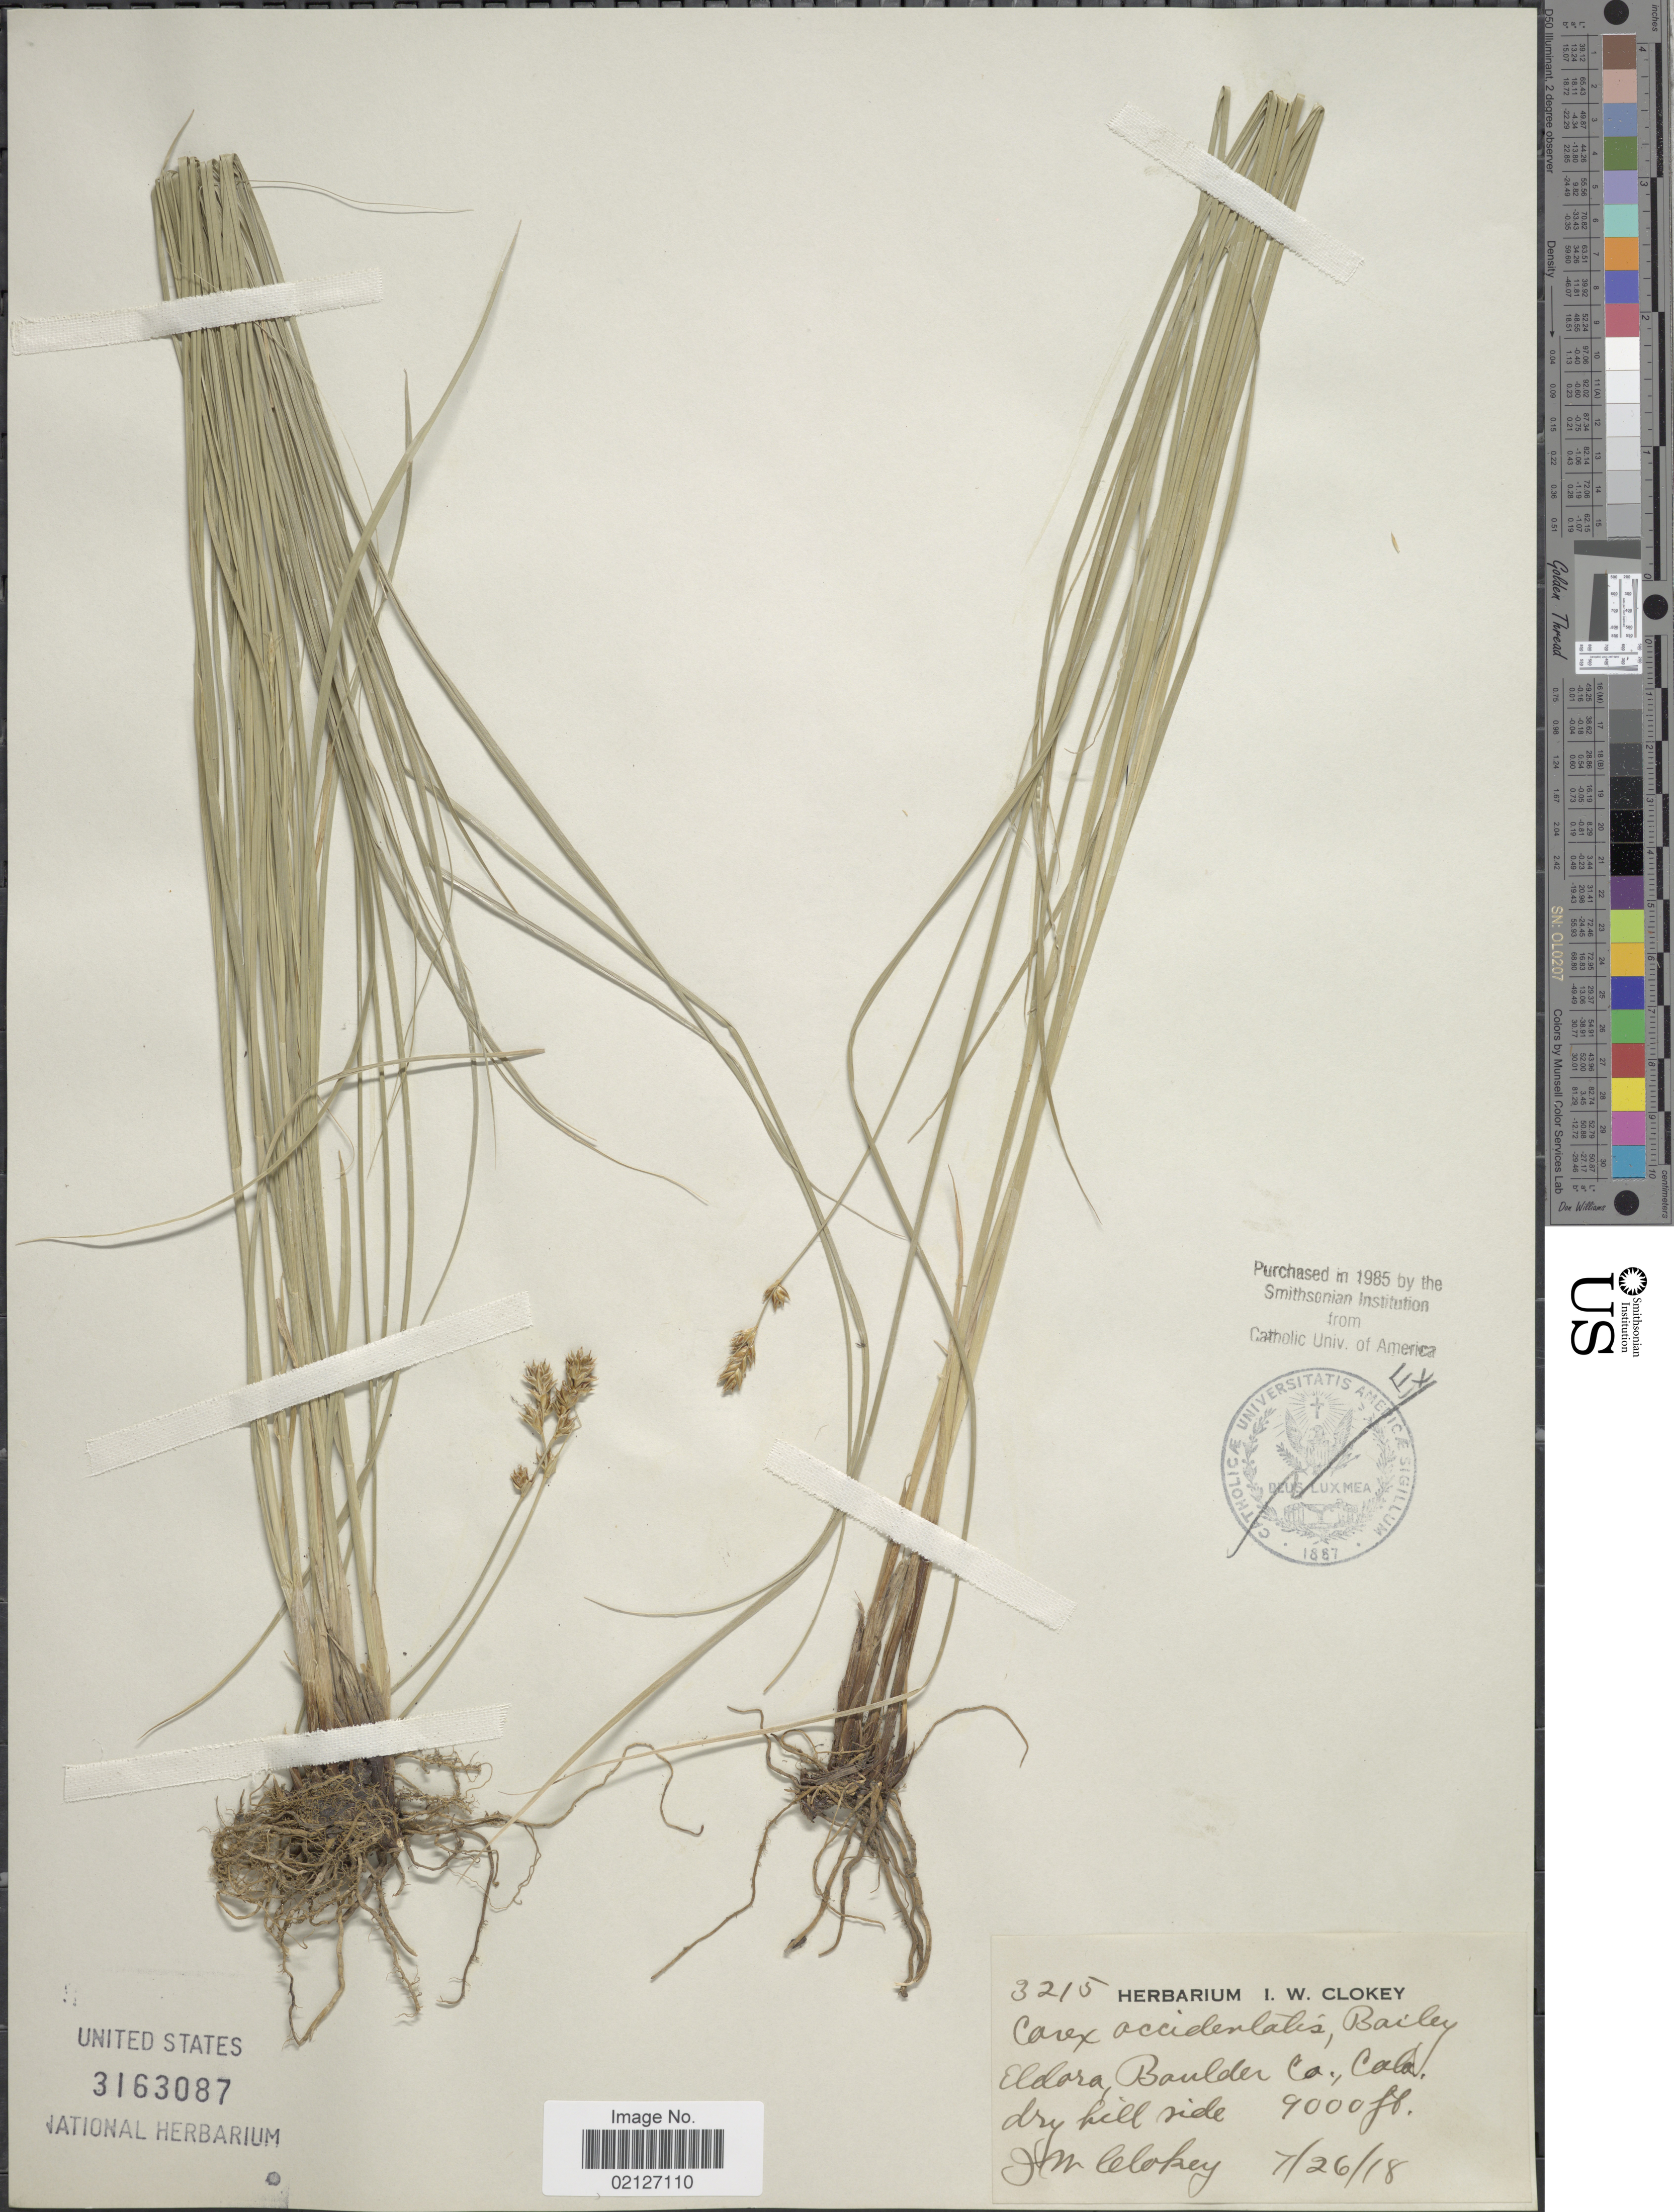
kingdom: Plantae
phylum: Tracheophyta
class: Liliopsida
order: Poales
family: Cyperaceae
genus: Carex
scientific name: Carex occidentalis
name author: L.H. Bailey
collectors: I. W. Clokey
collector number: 3215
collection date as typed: Transcribed d/m/y: 26/7/18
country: United States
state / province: Colorado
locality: Eldora Boulder Co.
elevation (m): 2743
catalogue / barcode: US 3163087